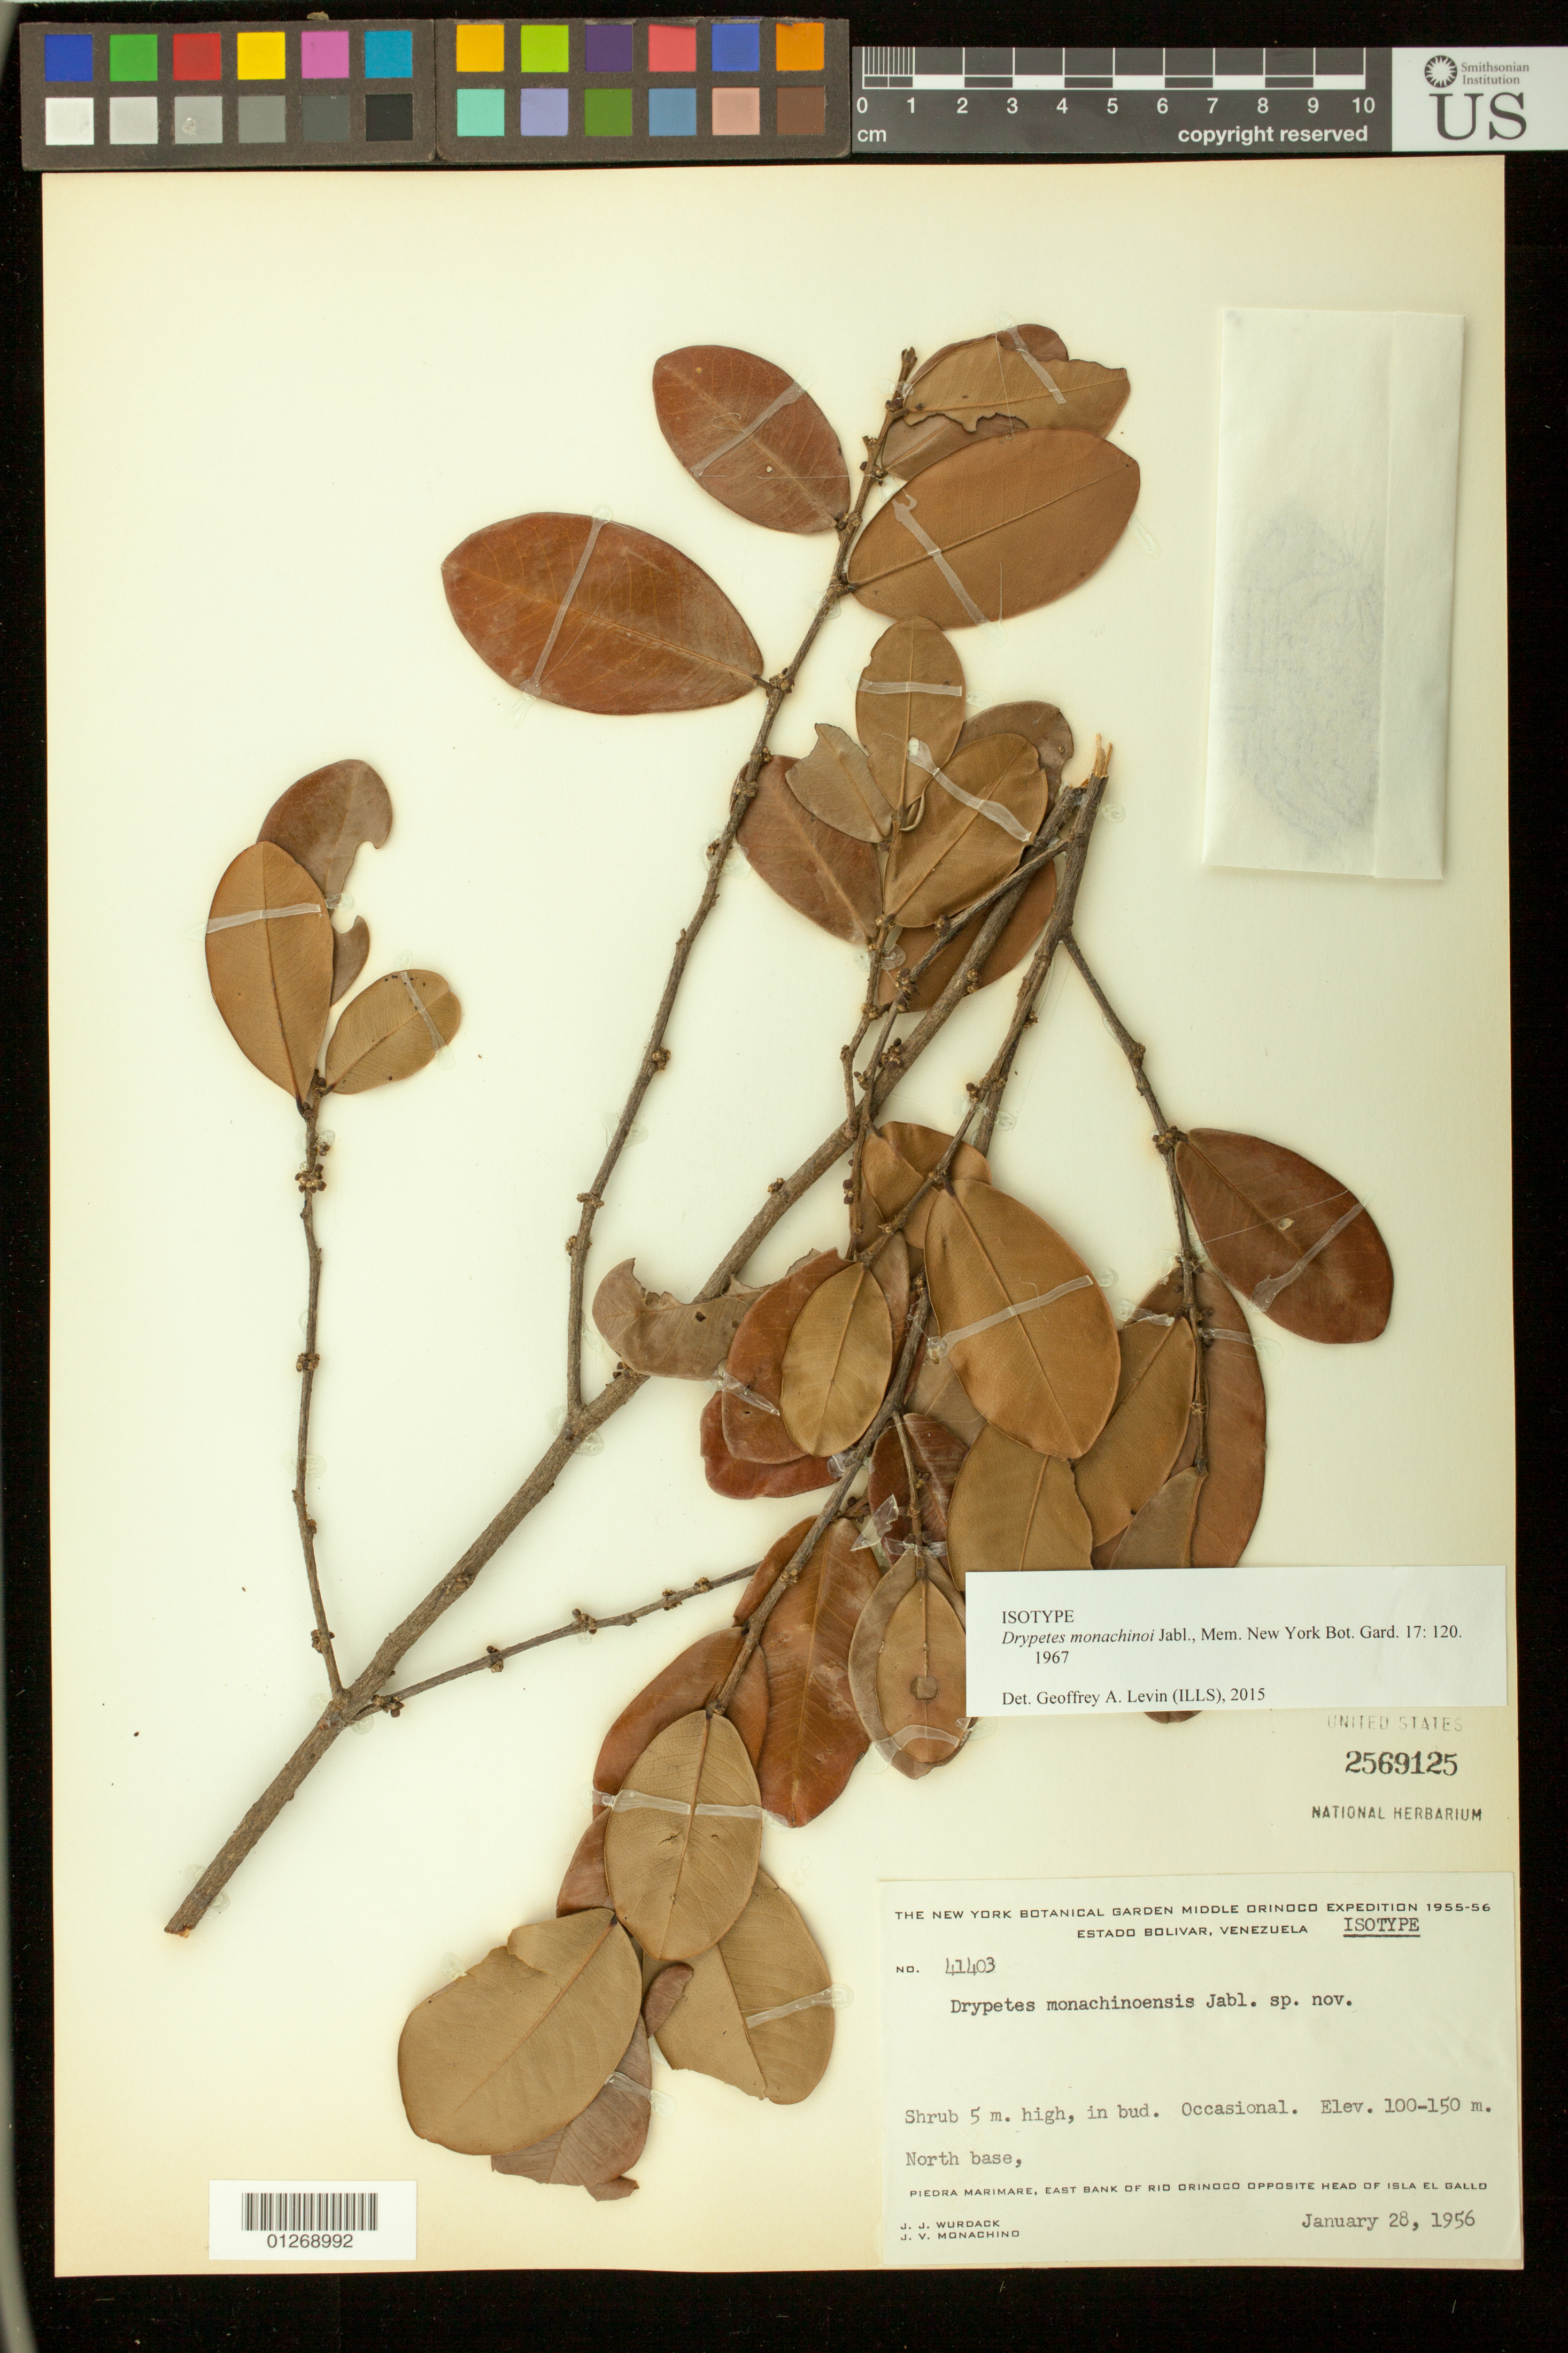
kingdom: Plantae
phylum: Tracheophyta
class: Magnoliopsida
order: Malpighiales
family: Putranjivaceae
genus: Drypetes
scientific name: Drypetes monachinoi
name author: Jabl.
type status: Isotype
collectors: J. J. Wurdack & J. V. Monachino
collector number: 41403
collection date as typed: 28 Jan 1956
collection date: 1956-01-28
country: Venezuela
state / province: Bolivar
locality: Piedra Marimare.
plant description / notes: Specimen labeled as "Drypetes monachinoensis Jabl. sp. nov."; name published as "monachinoi".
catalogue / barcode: US 2569125